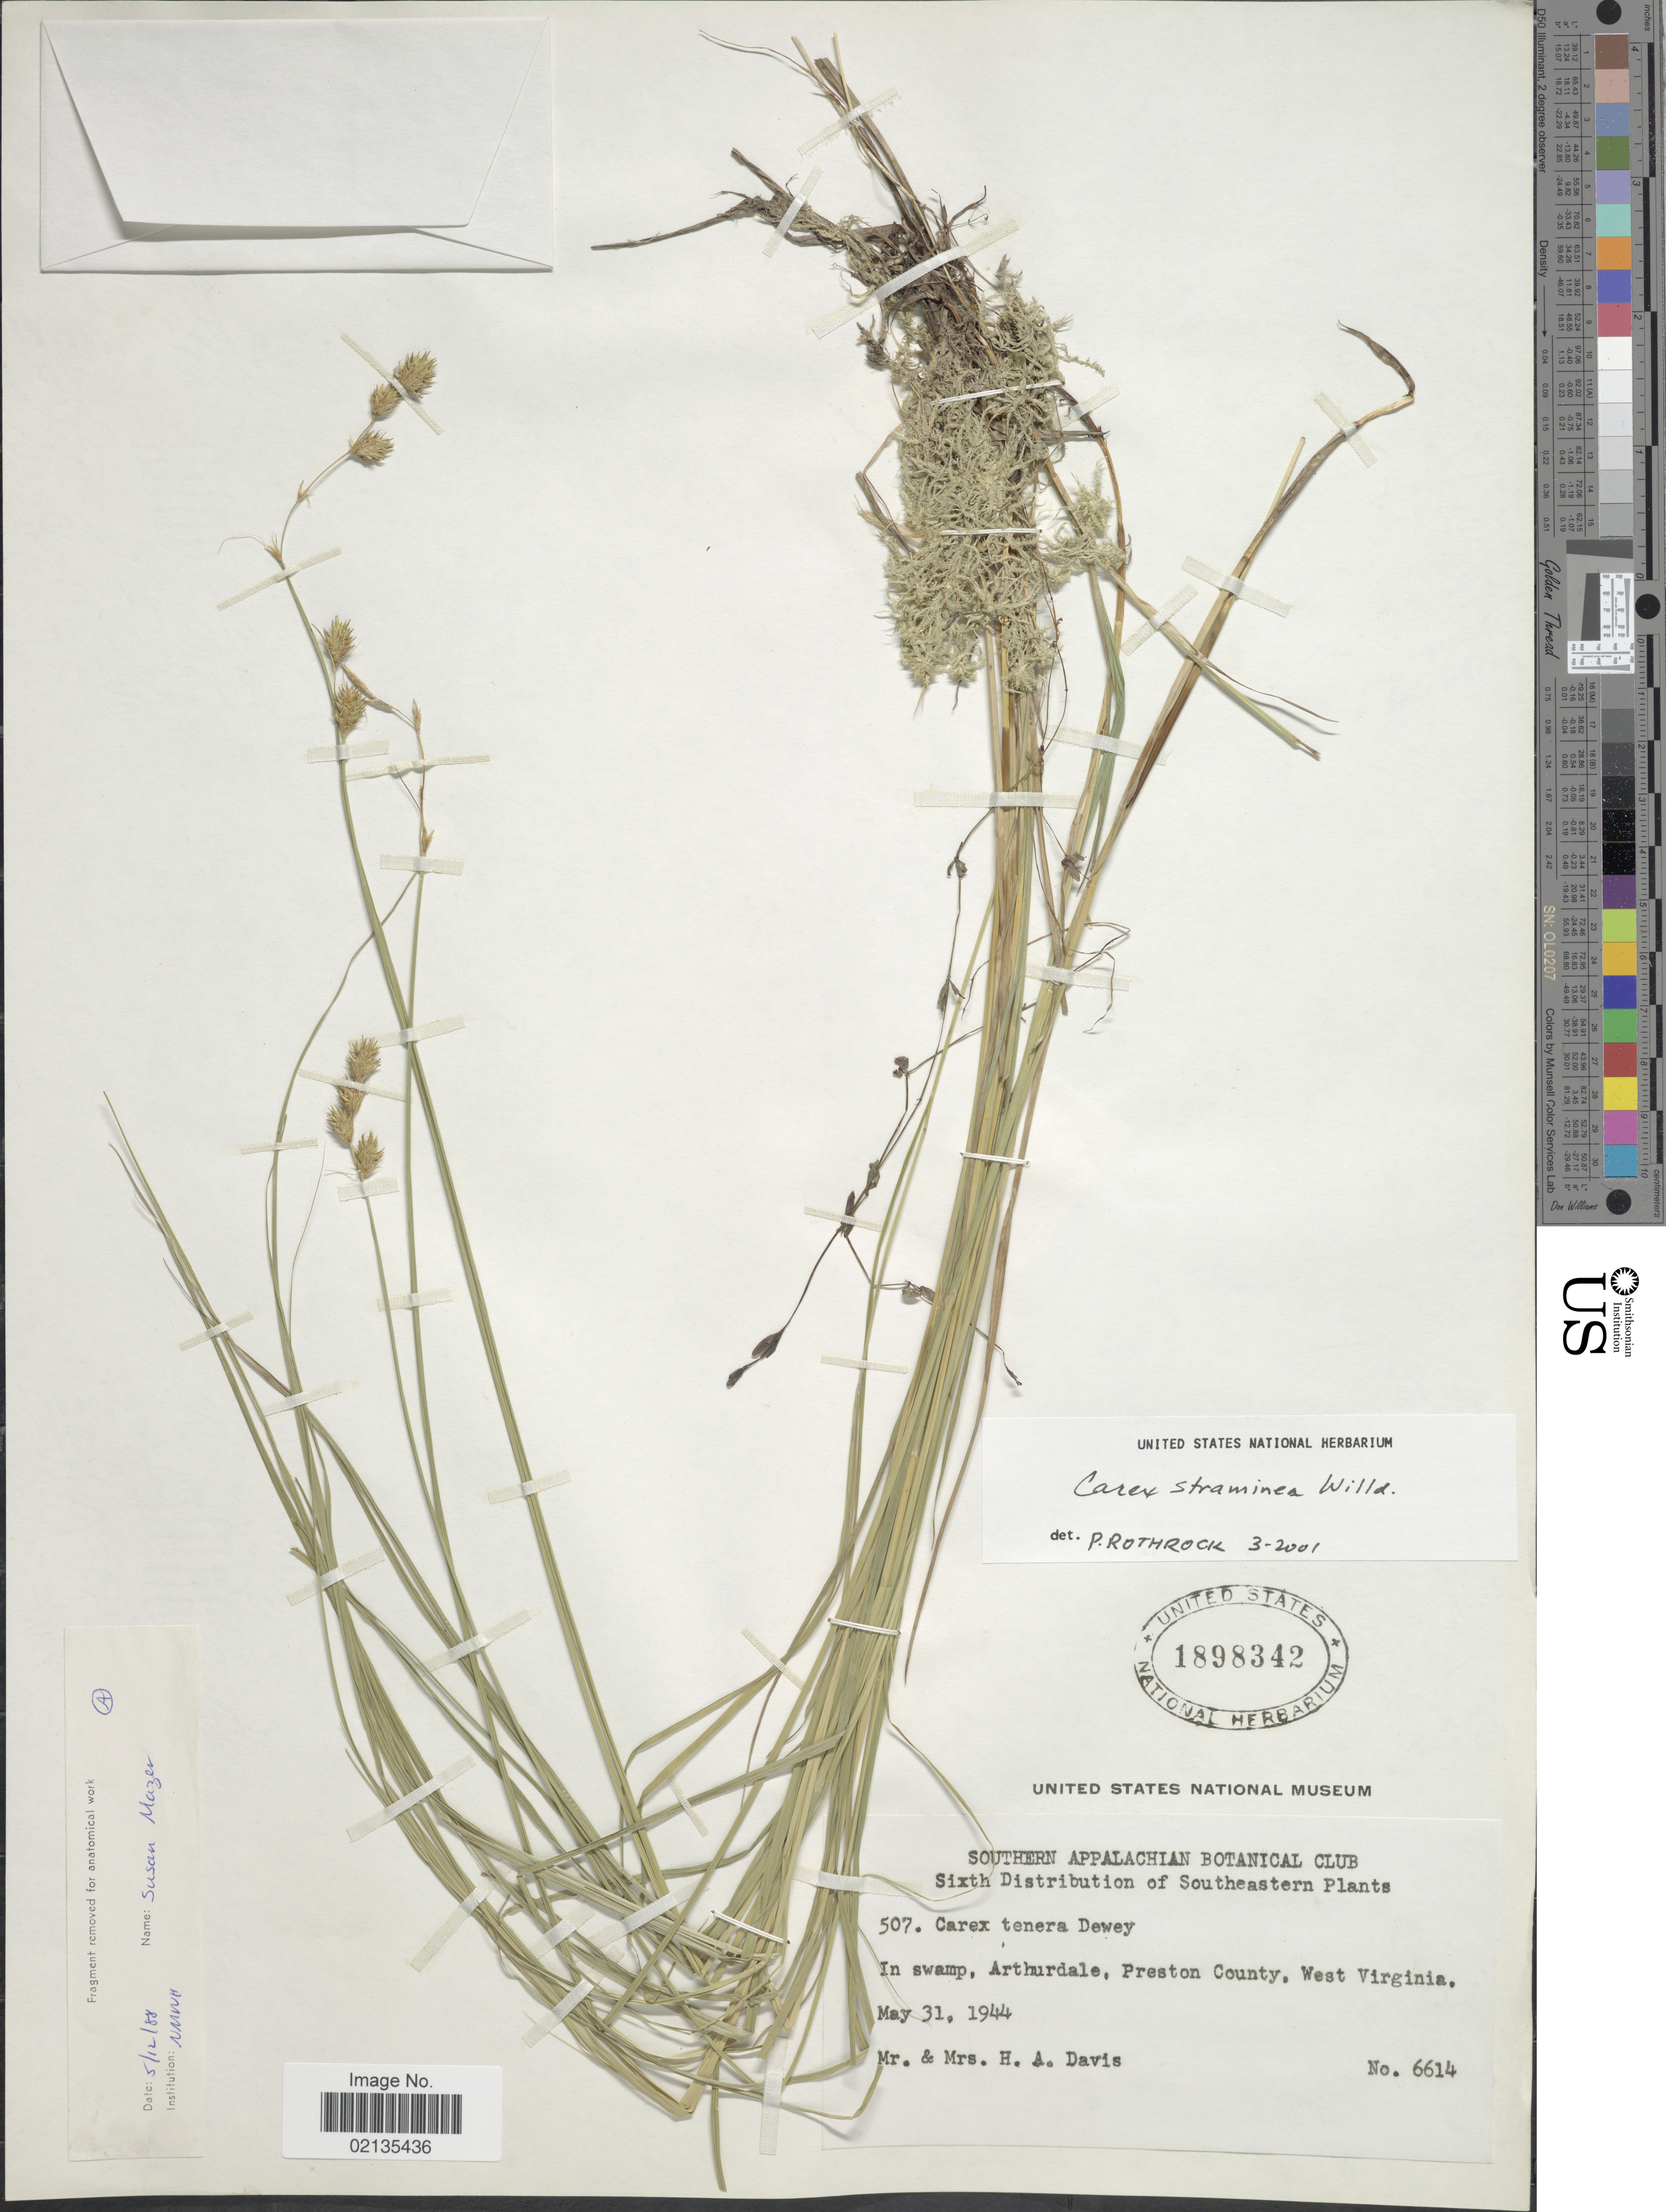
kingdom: Plantae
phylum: Tracheophyta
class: Liliopsida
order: Poales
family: Cyperaceae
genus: Carex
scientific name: Carex straminea Willd ex Schkuhr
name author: Willd. ex Schkuhr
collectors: H. Davis & H. Davis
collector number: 6614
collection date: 1944-05-31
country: United States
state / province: West Virginia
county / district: Preston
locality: Southern Appalachian, Arthurdale, Preston County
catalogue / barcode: US 1898342